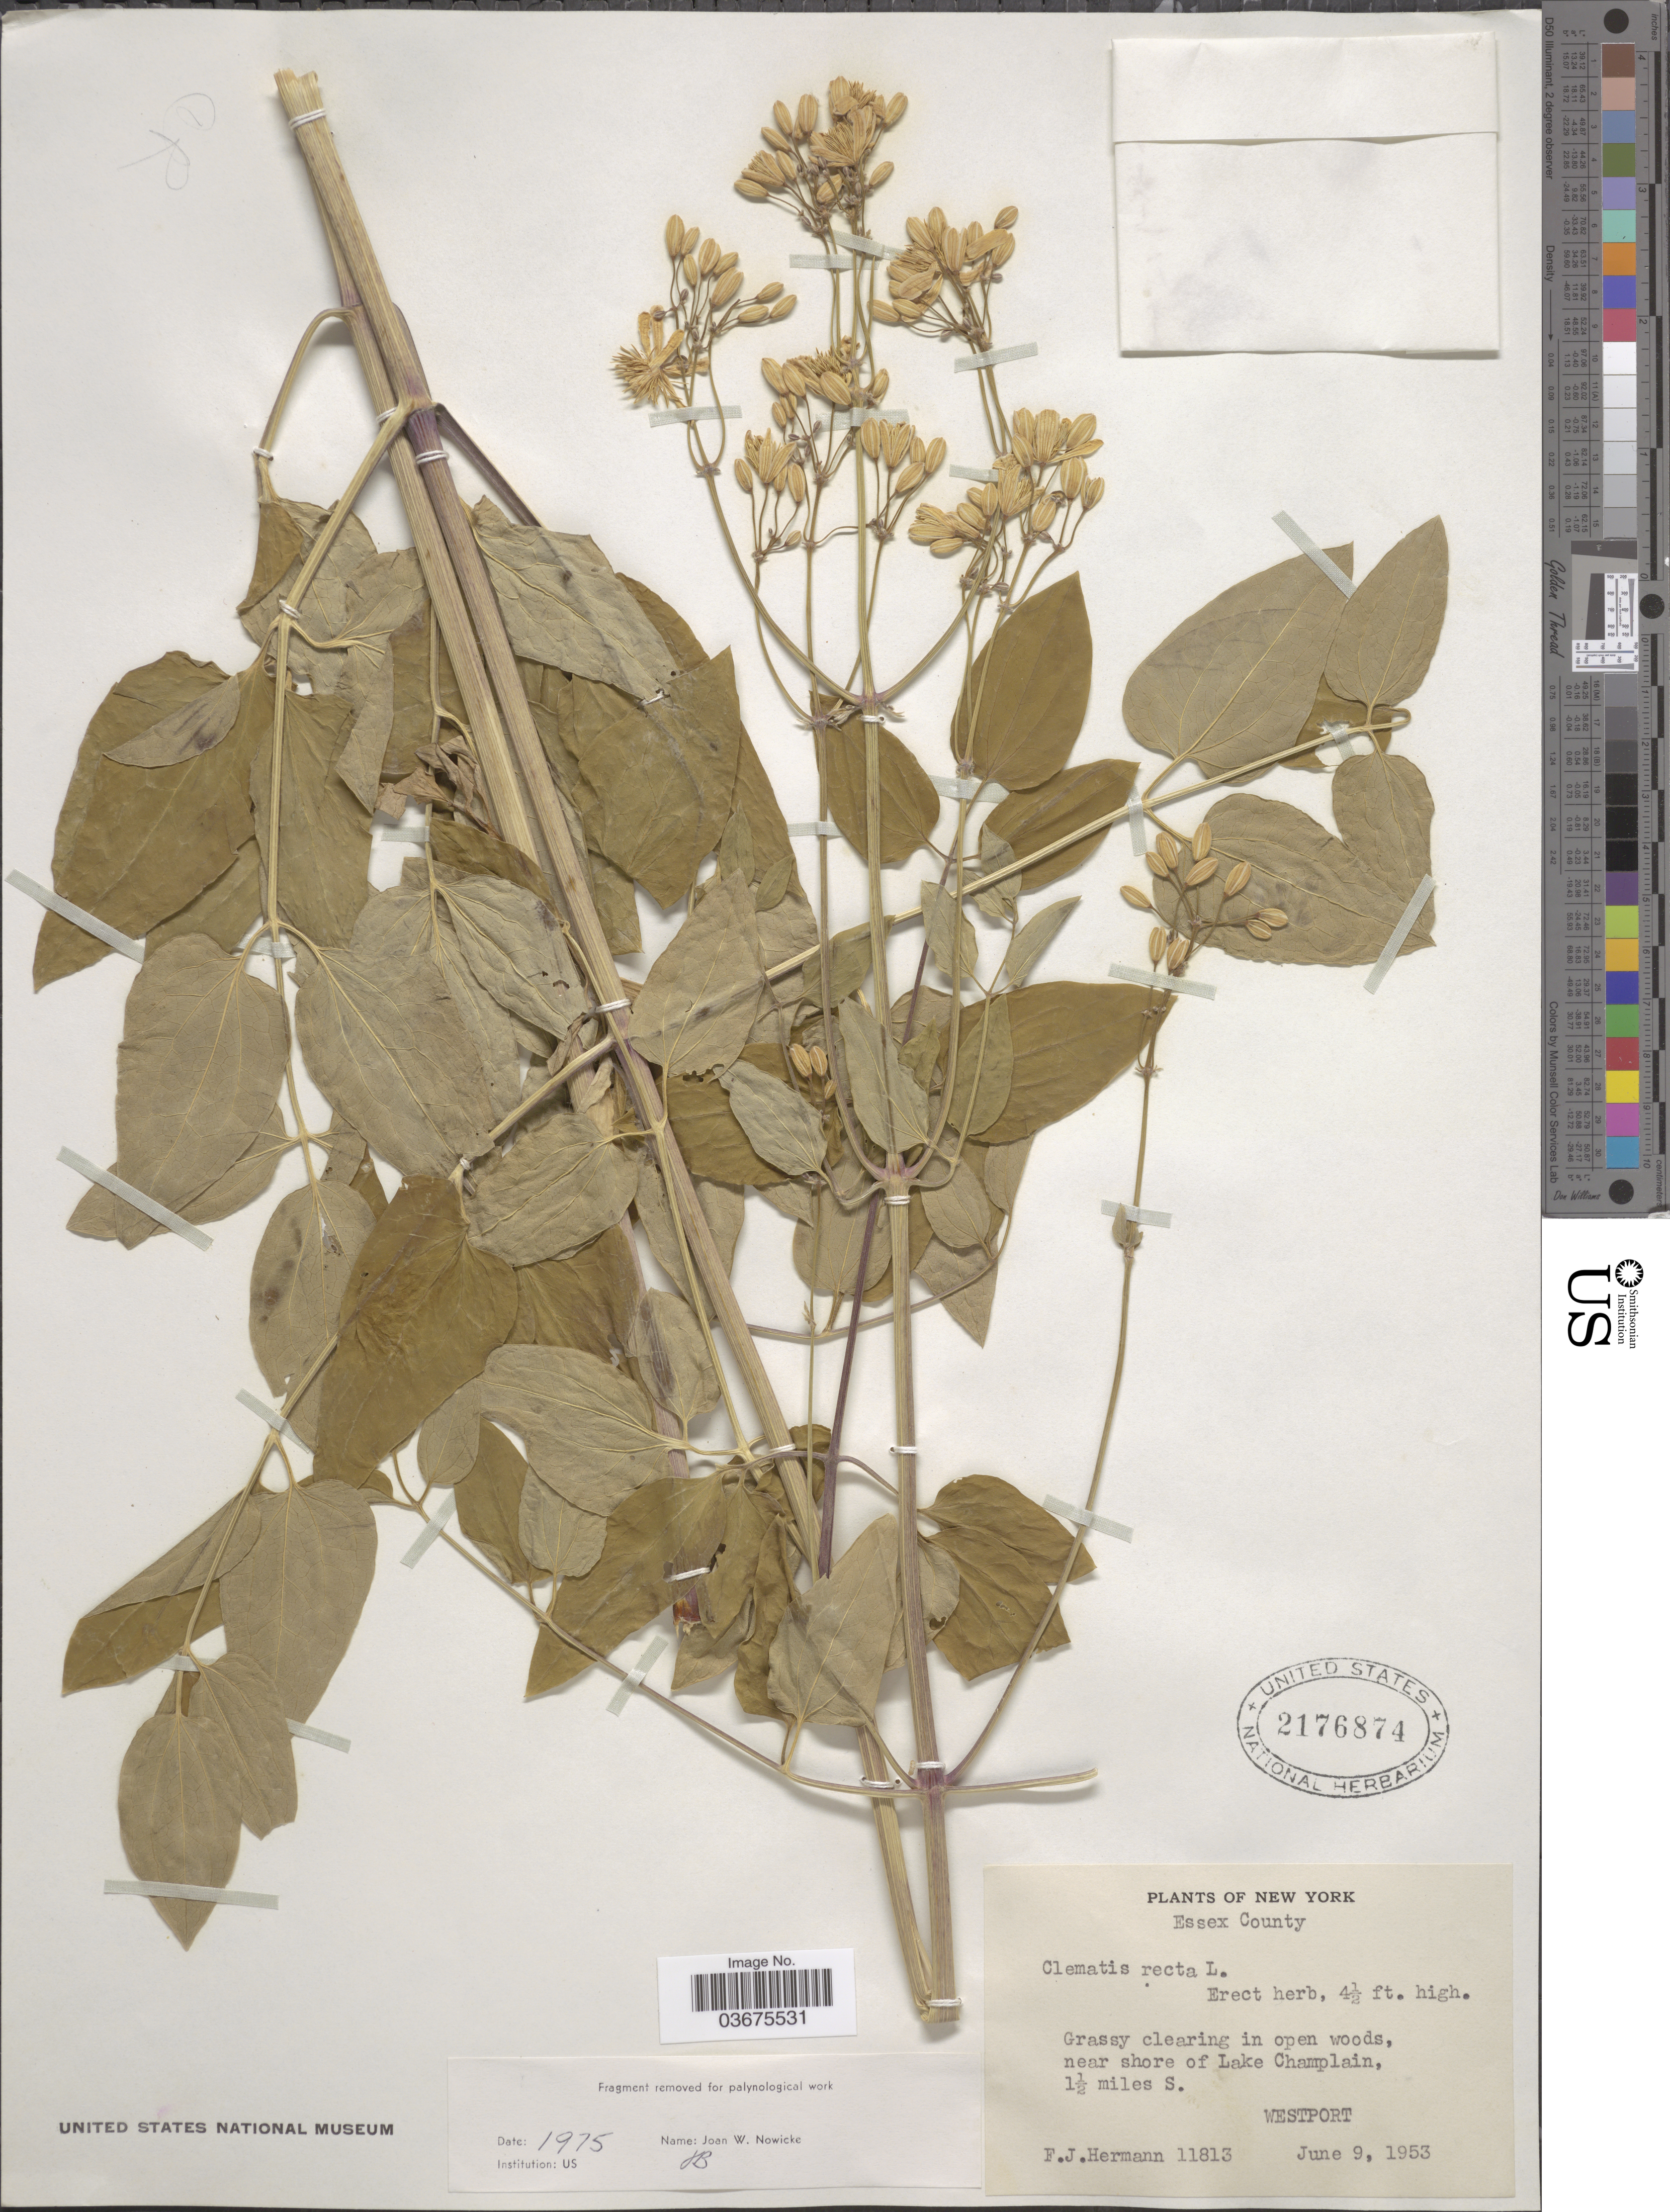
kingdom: Plantae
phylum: Tracheophyta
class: Magnoliopsida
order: Ranunculales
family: Ranunculaceae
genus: Clematis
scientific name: Clematis recta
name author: L.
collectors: F. J. Hermann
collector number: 11813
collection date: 1953-06-09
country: United States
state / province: New York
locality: Essex County. Near shore of Lake Champlain, 1½ miles S. Westport.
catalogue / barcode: US 2176874